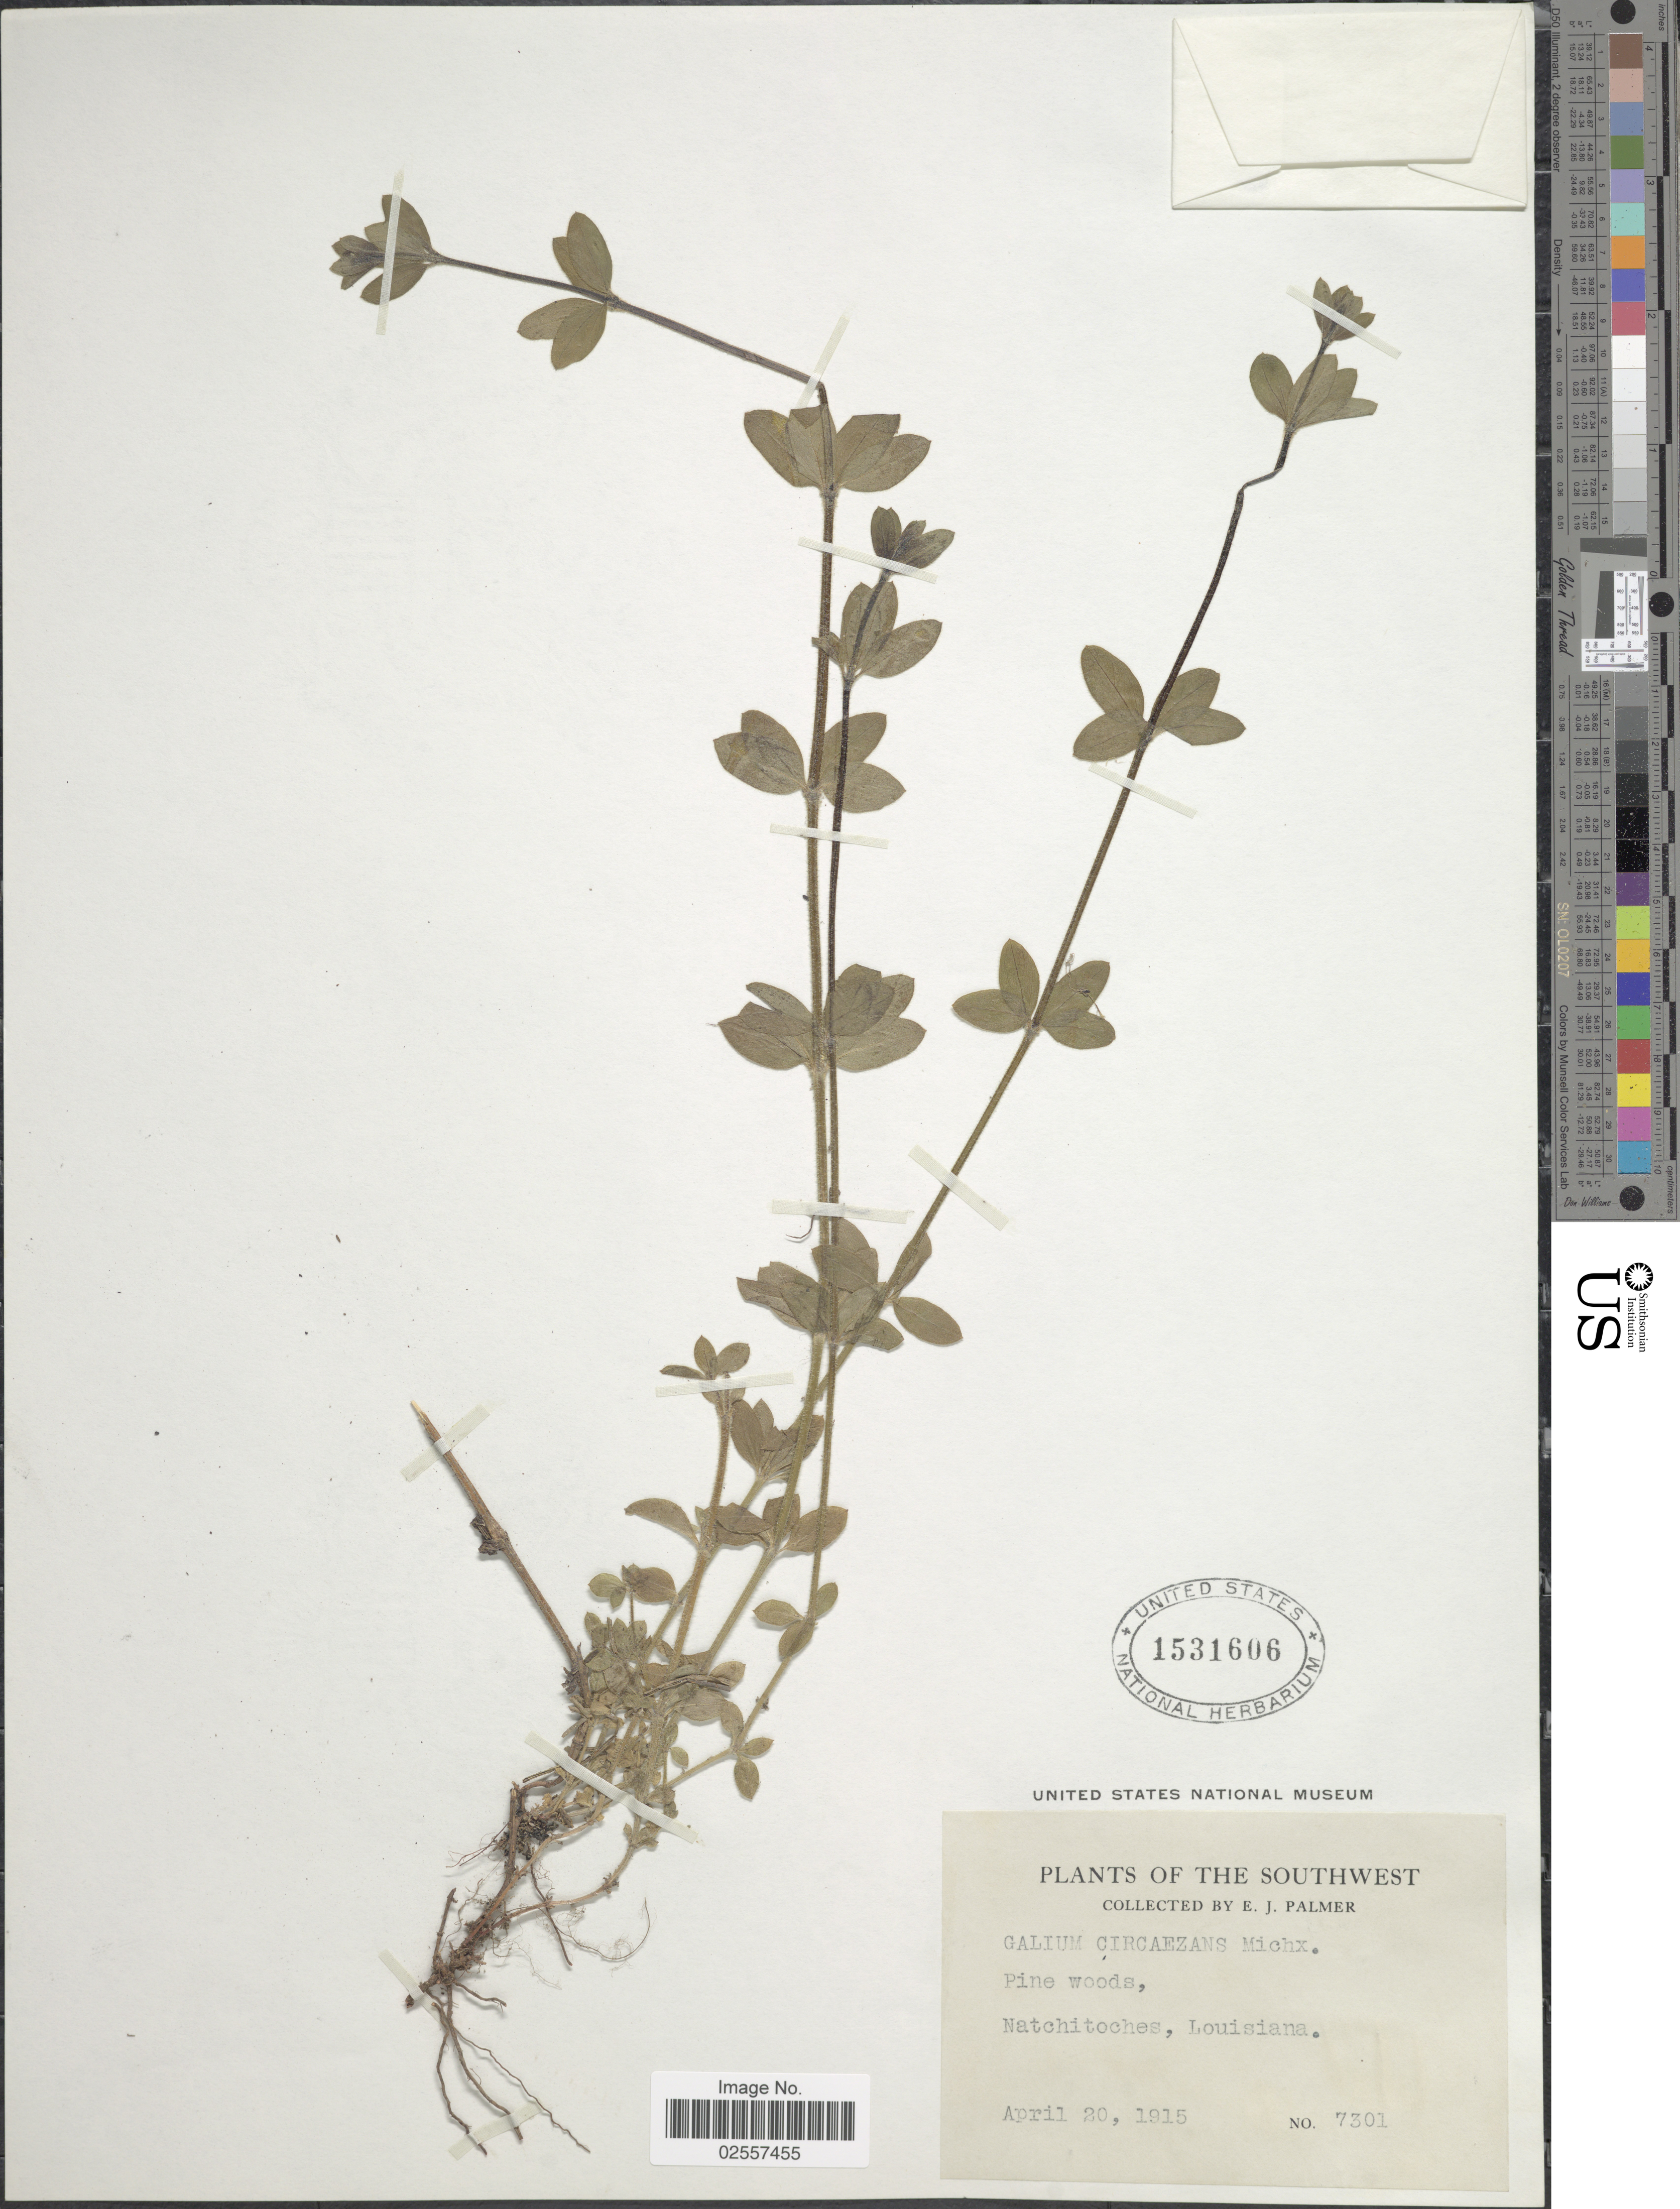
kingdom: Plantae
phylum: Tracheophyta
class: Magnoliopsida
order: Gentianales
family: Rubiaceae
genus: Galium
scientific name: Galium circaezans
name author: Michx.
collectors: E. J. Palmer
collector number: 7301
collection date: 1915-04-20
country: United States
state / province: Louisiana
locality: The Southwest, Pine woods, Natchitoches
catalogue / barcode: US 1531606